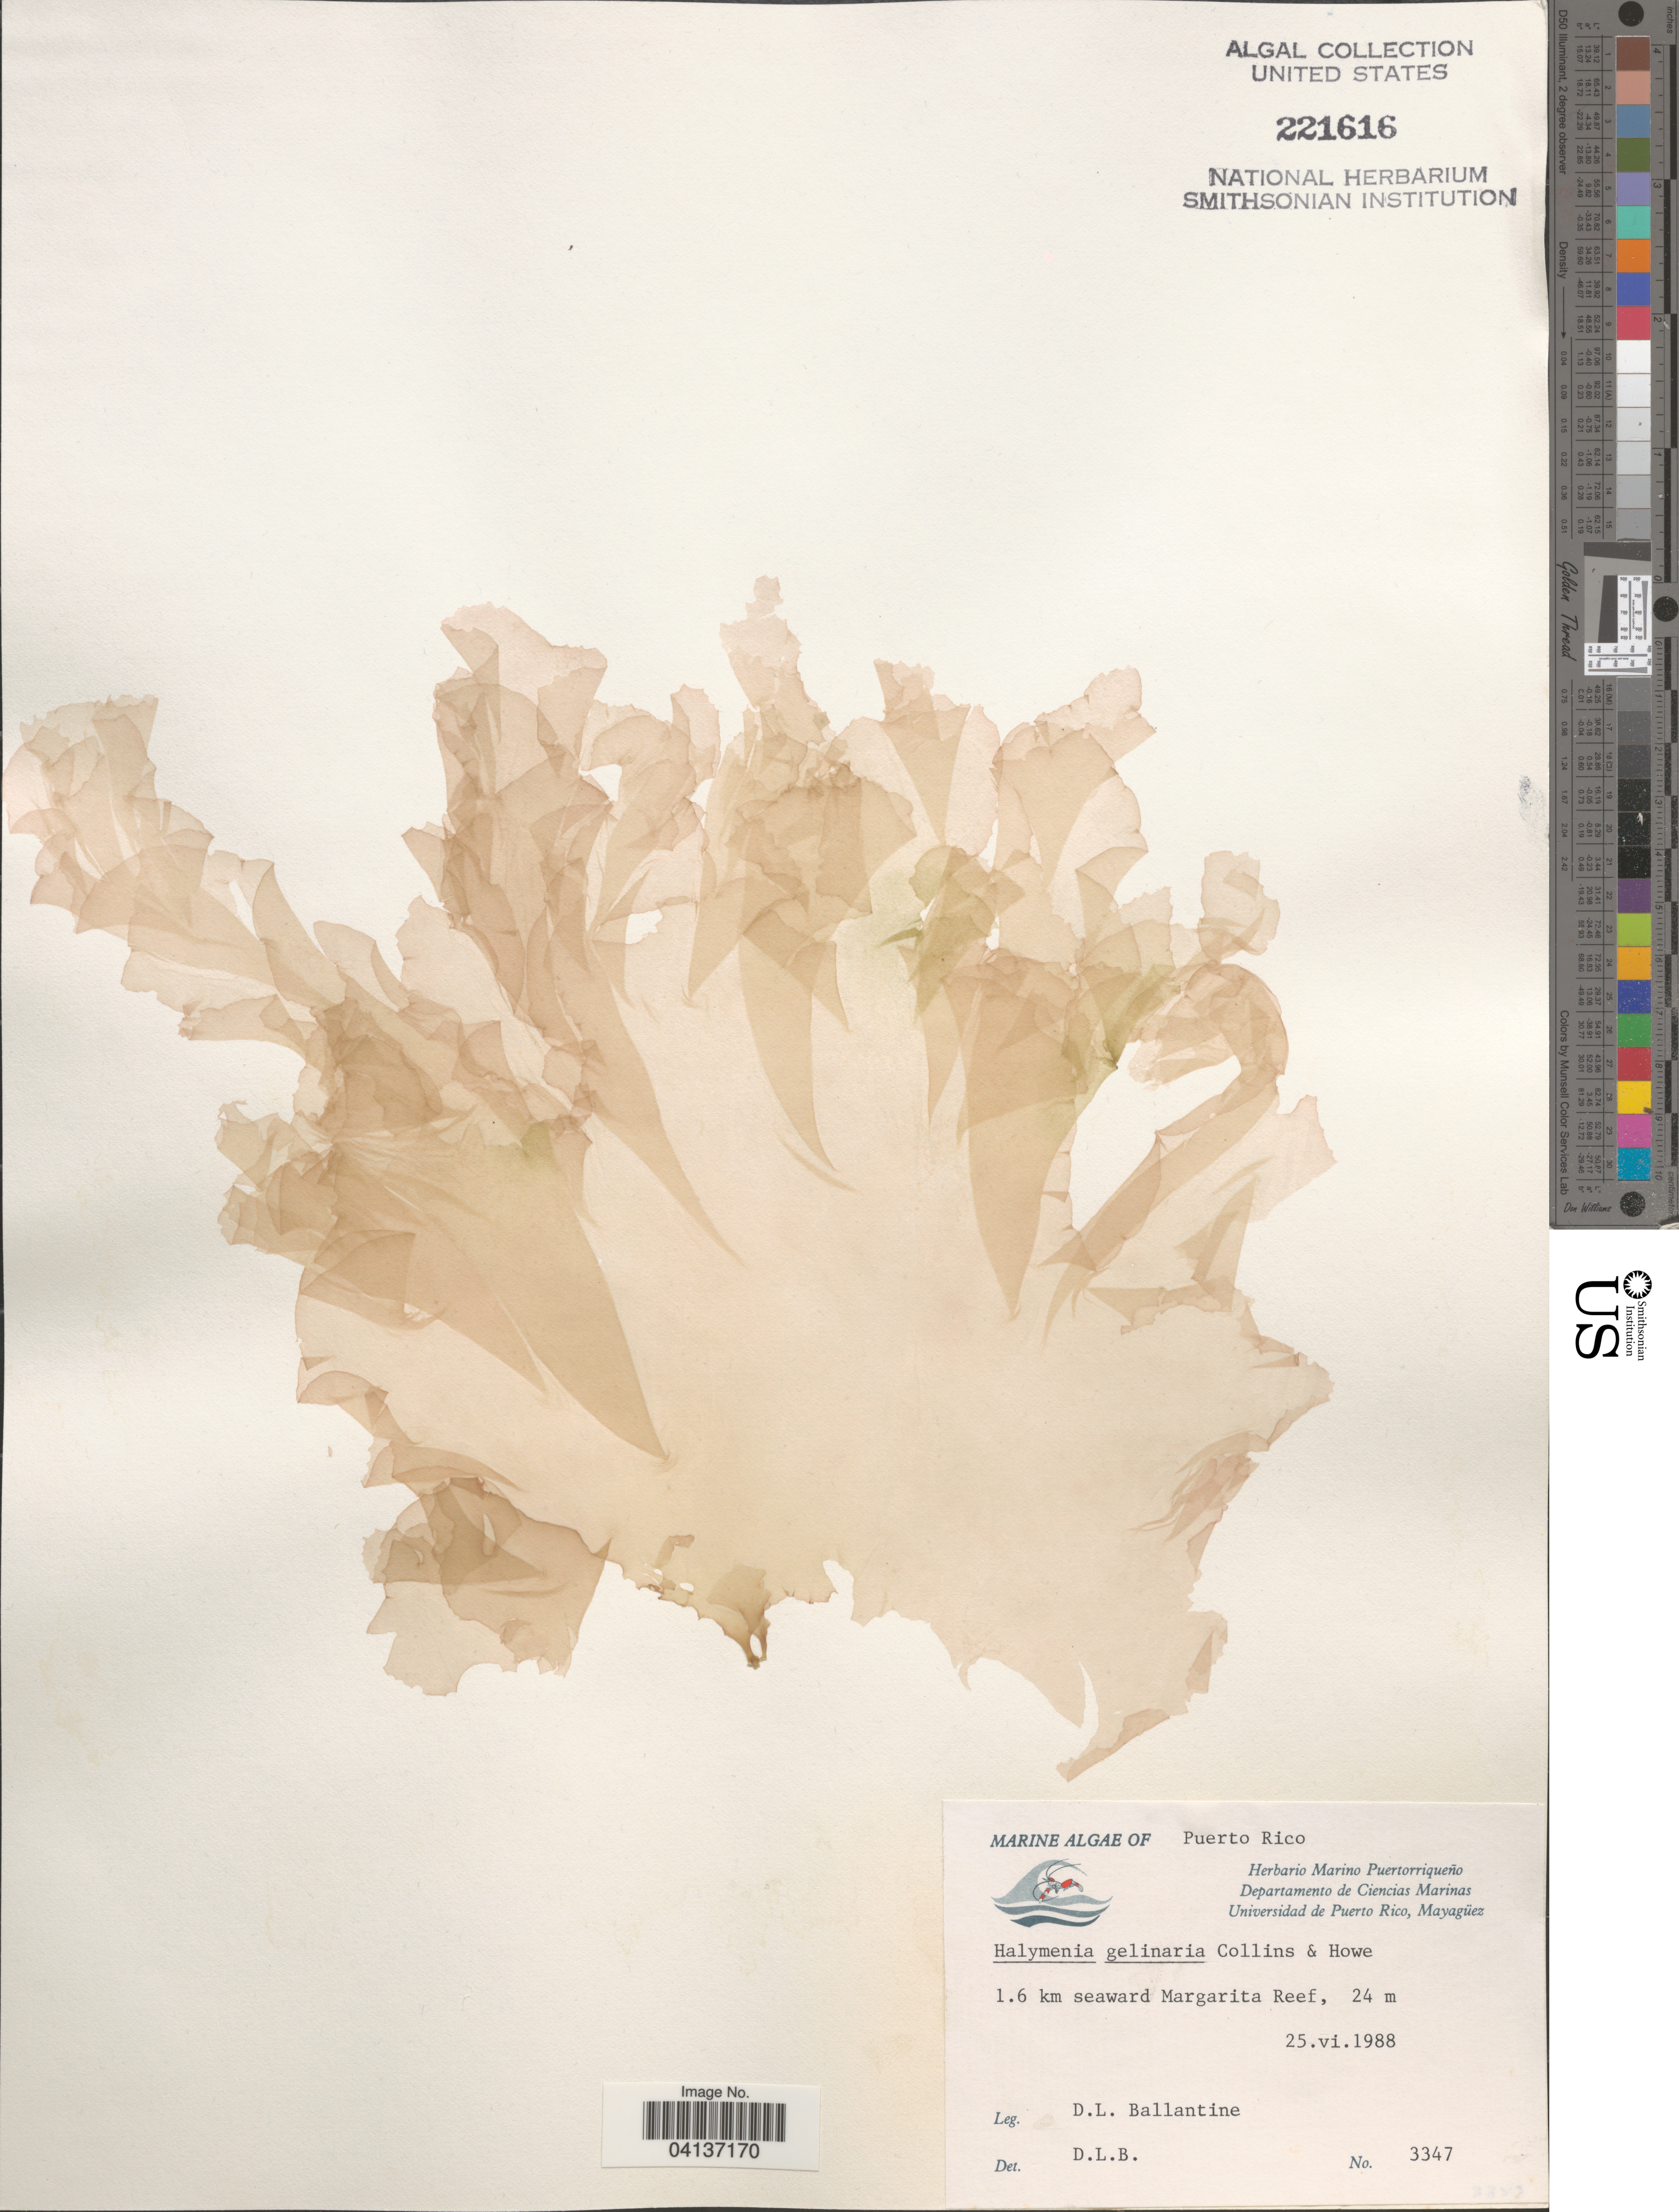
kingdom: Plantae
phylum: Rhodophyta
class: Florideophyceae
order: Halymeniales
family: Halymeniaceae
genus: Halymenia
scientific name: Halymenia floridana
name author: J. Agardh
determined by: Algae name updating Project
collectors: D.L. Ballantine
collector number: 3347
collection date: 1988-06-25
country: Puerto Rico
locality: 1.6 km seaward Margarita Reef.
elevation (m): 24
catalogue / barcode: US 221616